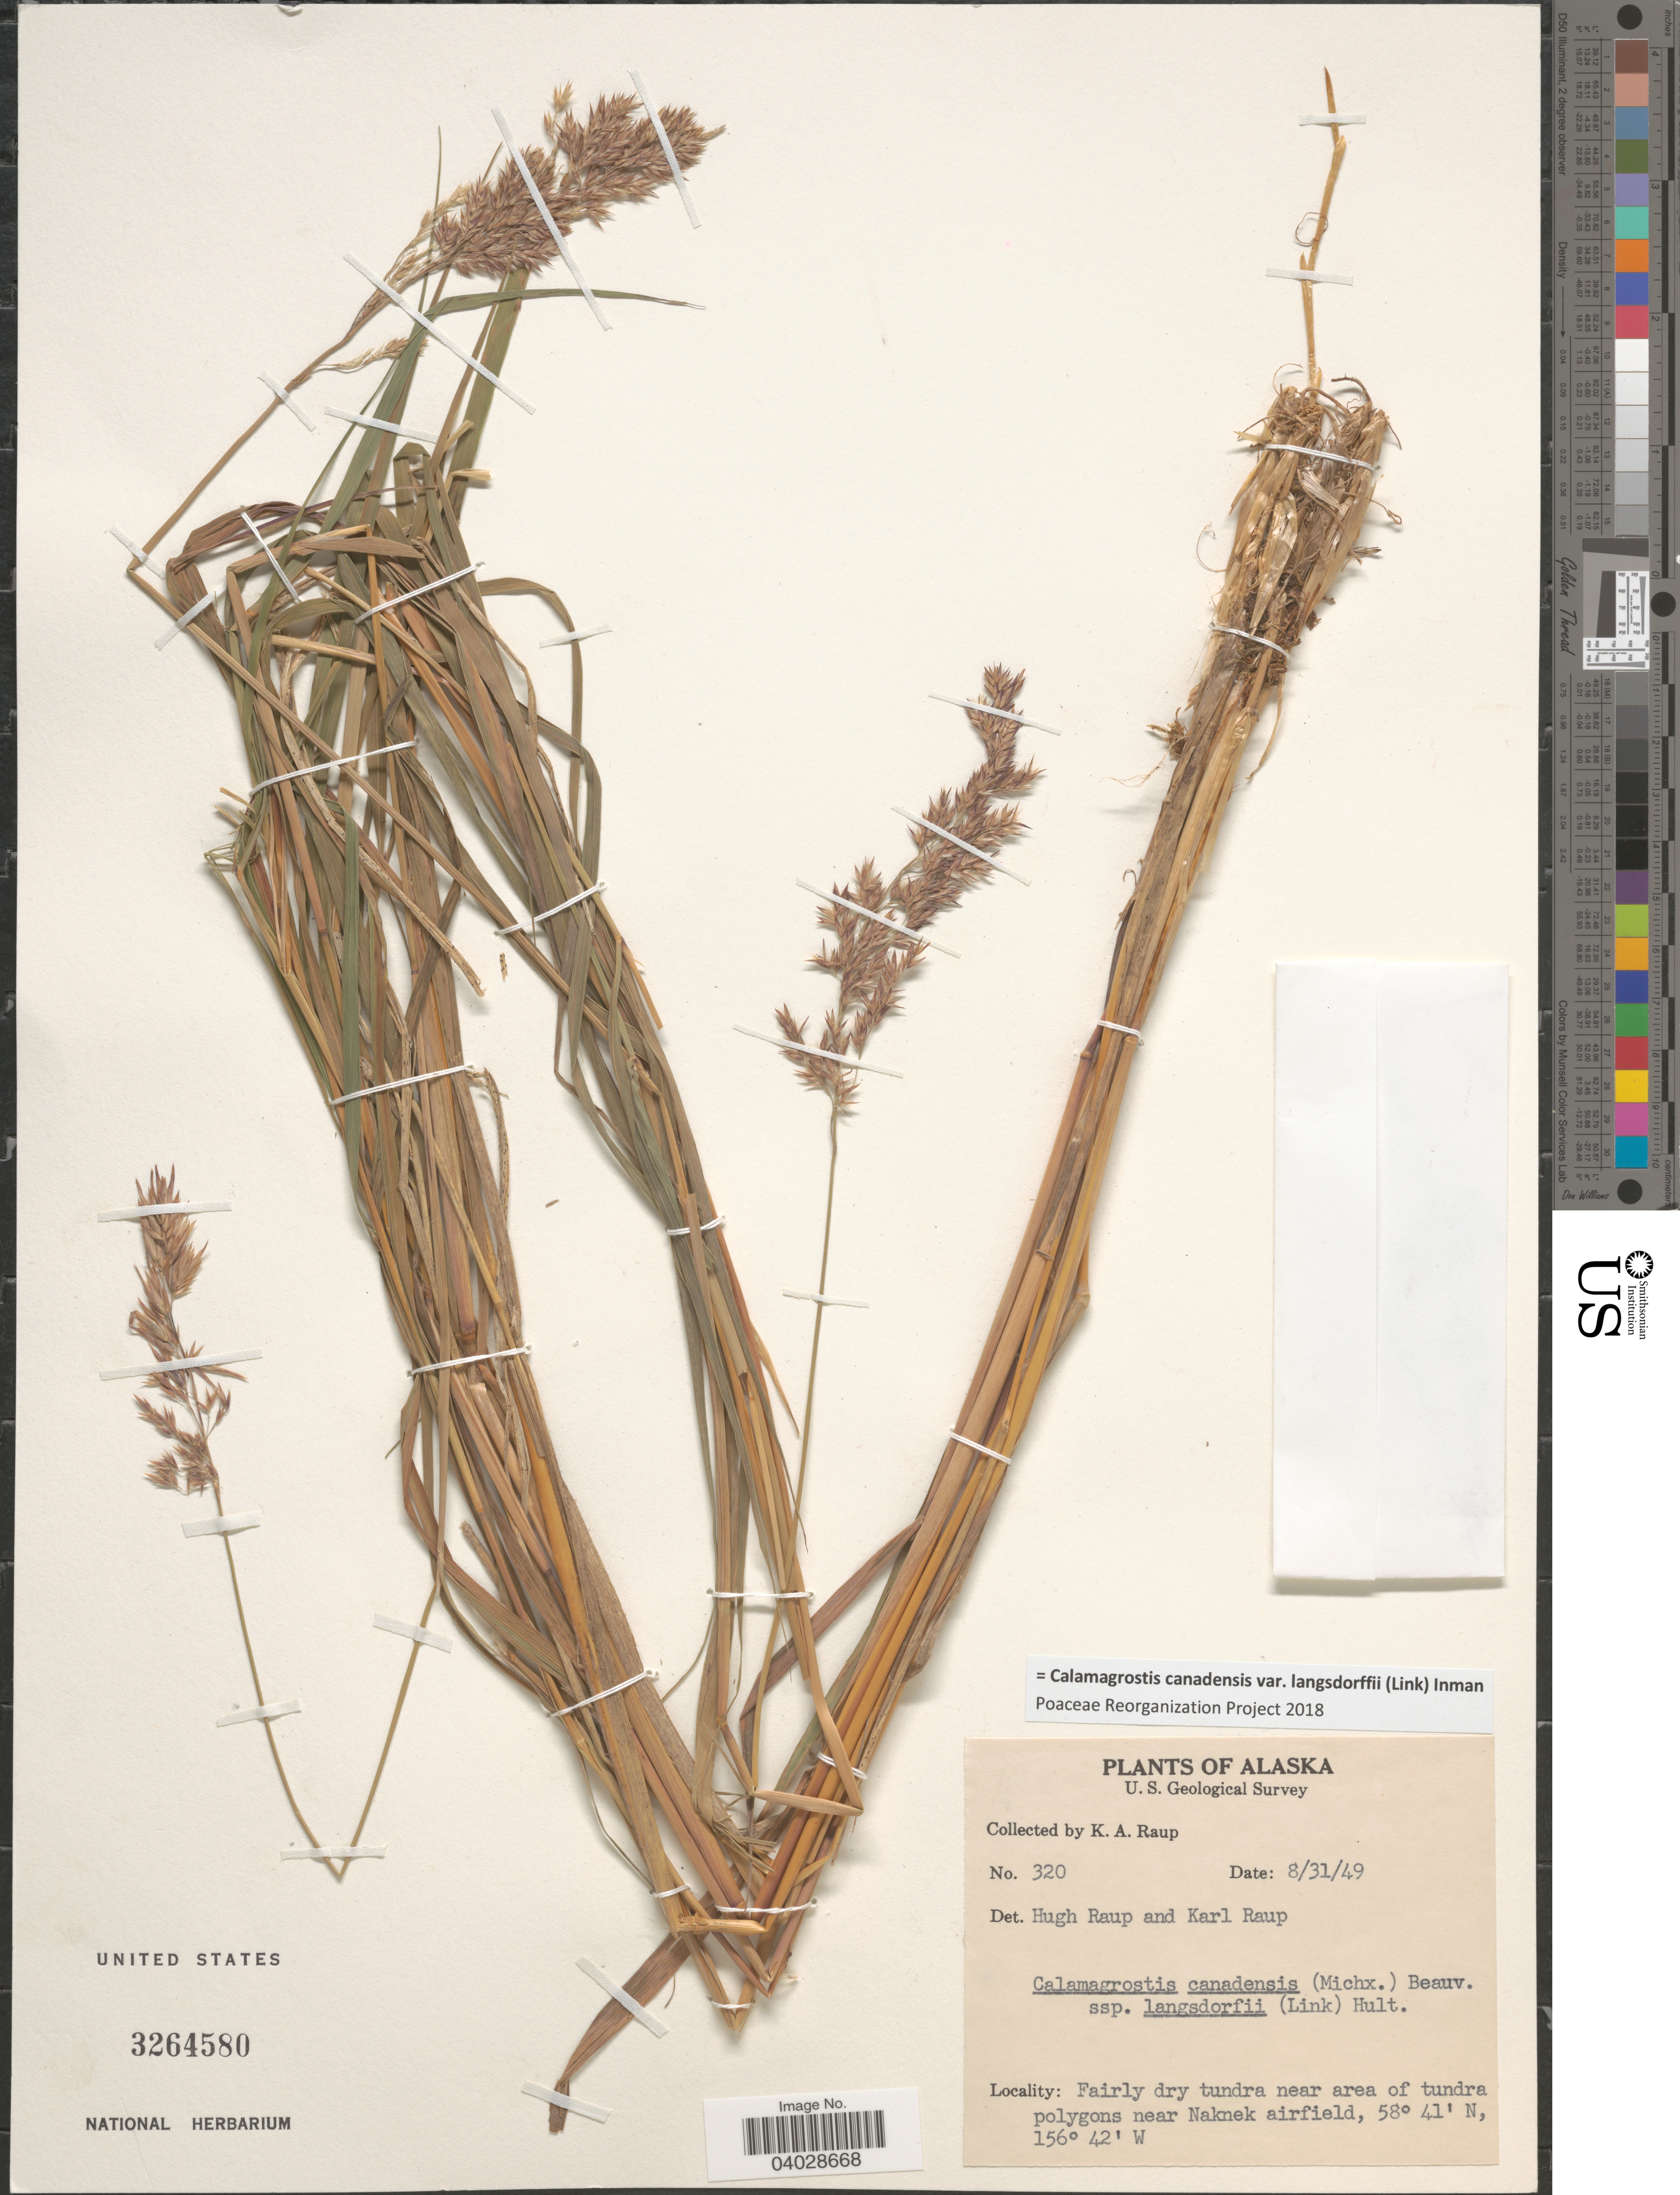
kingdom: Plantae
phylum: Tracheophyta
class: Liliopsida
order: Poales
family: Poaceae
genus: Calamagrostis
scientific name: Calamagrostis canadensis var. langsdorffii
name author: (Link) Inman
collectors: K. Raup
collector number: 320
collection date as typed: Transcribed d/m/y: 31/8/49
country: United States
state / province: Alaska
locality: Fairly dry tundra near area of tundra polygons near Naknek airfield.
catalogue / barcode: US 3264580